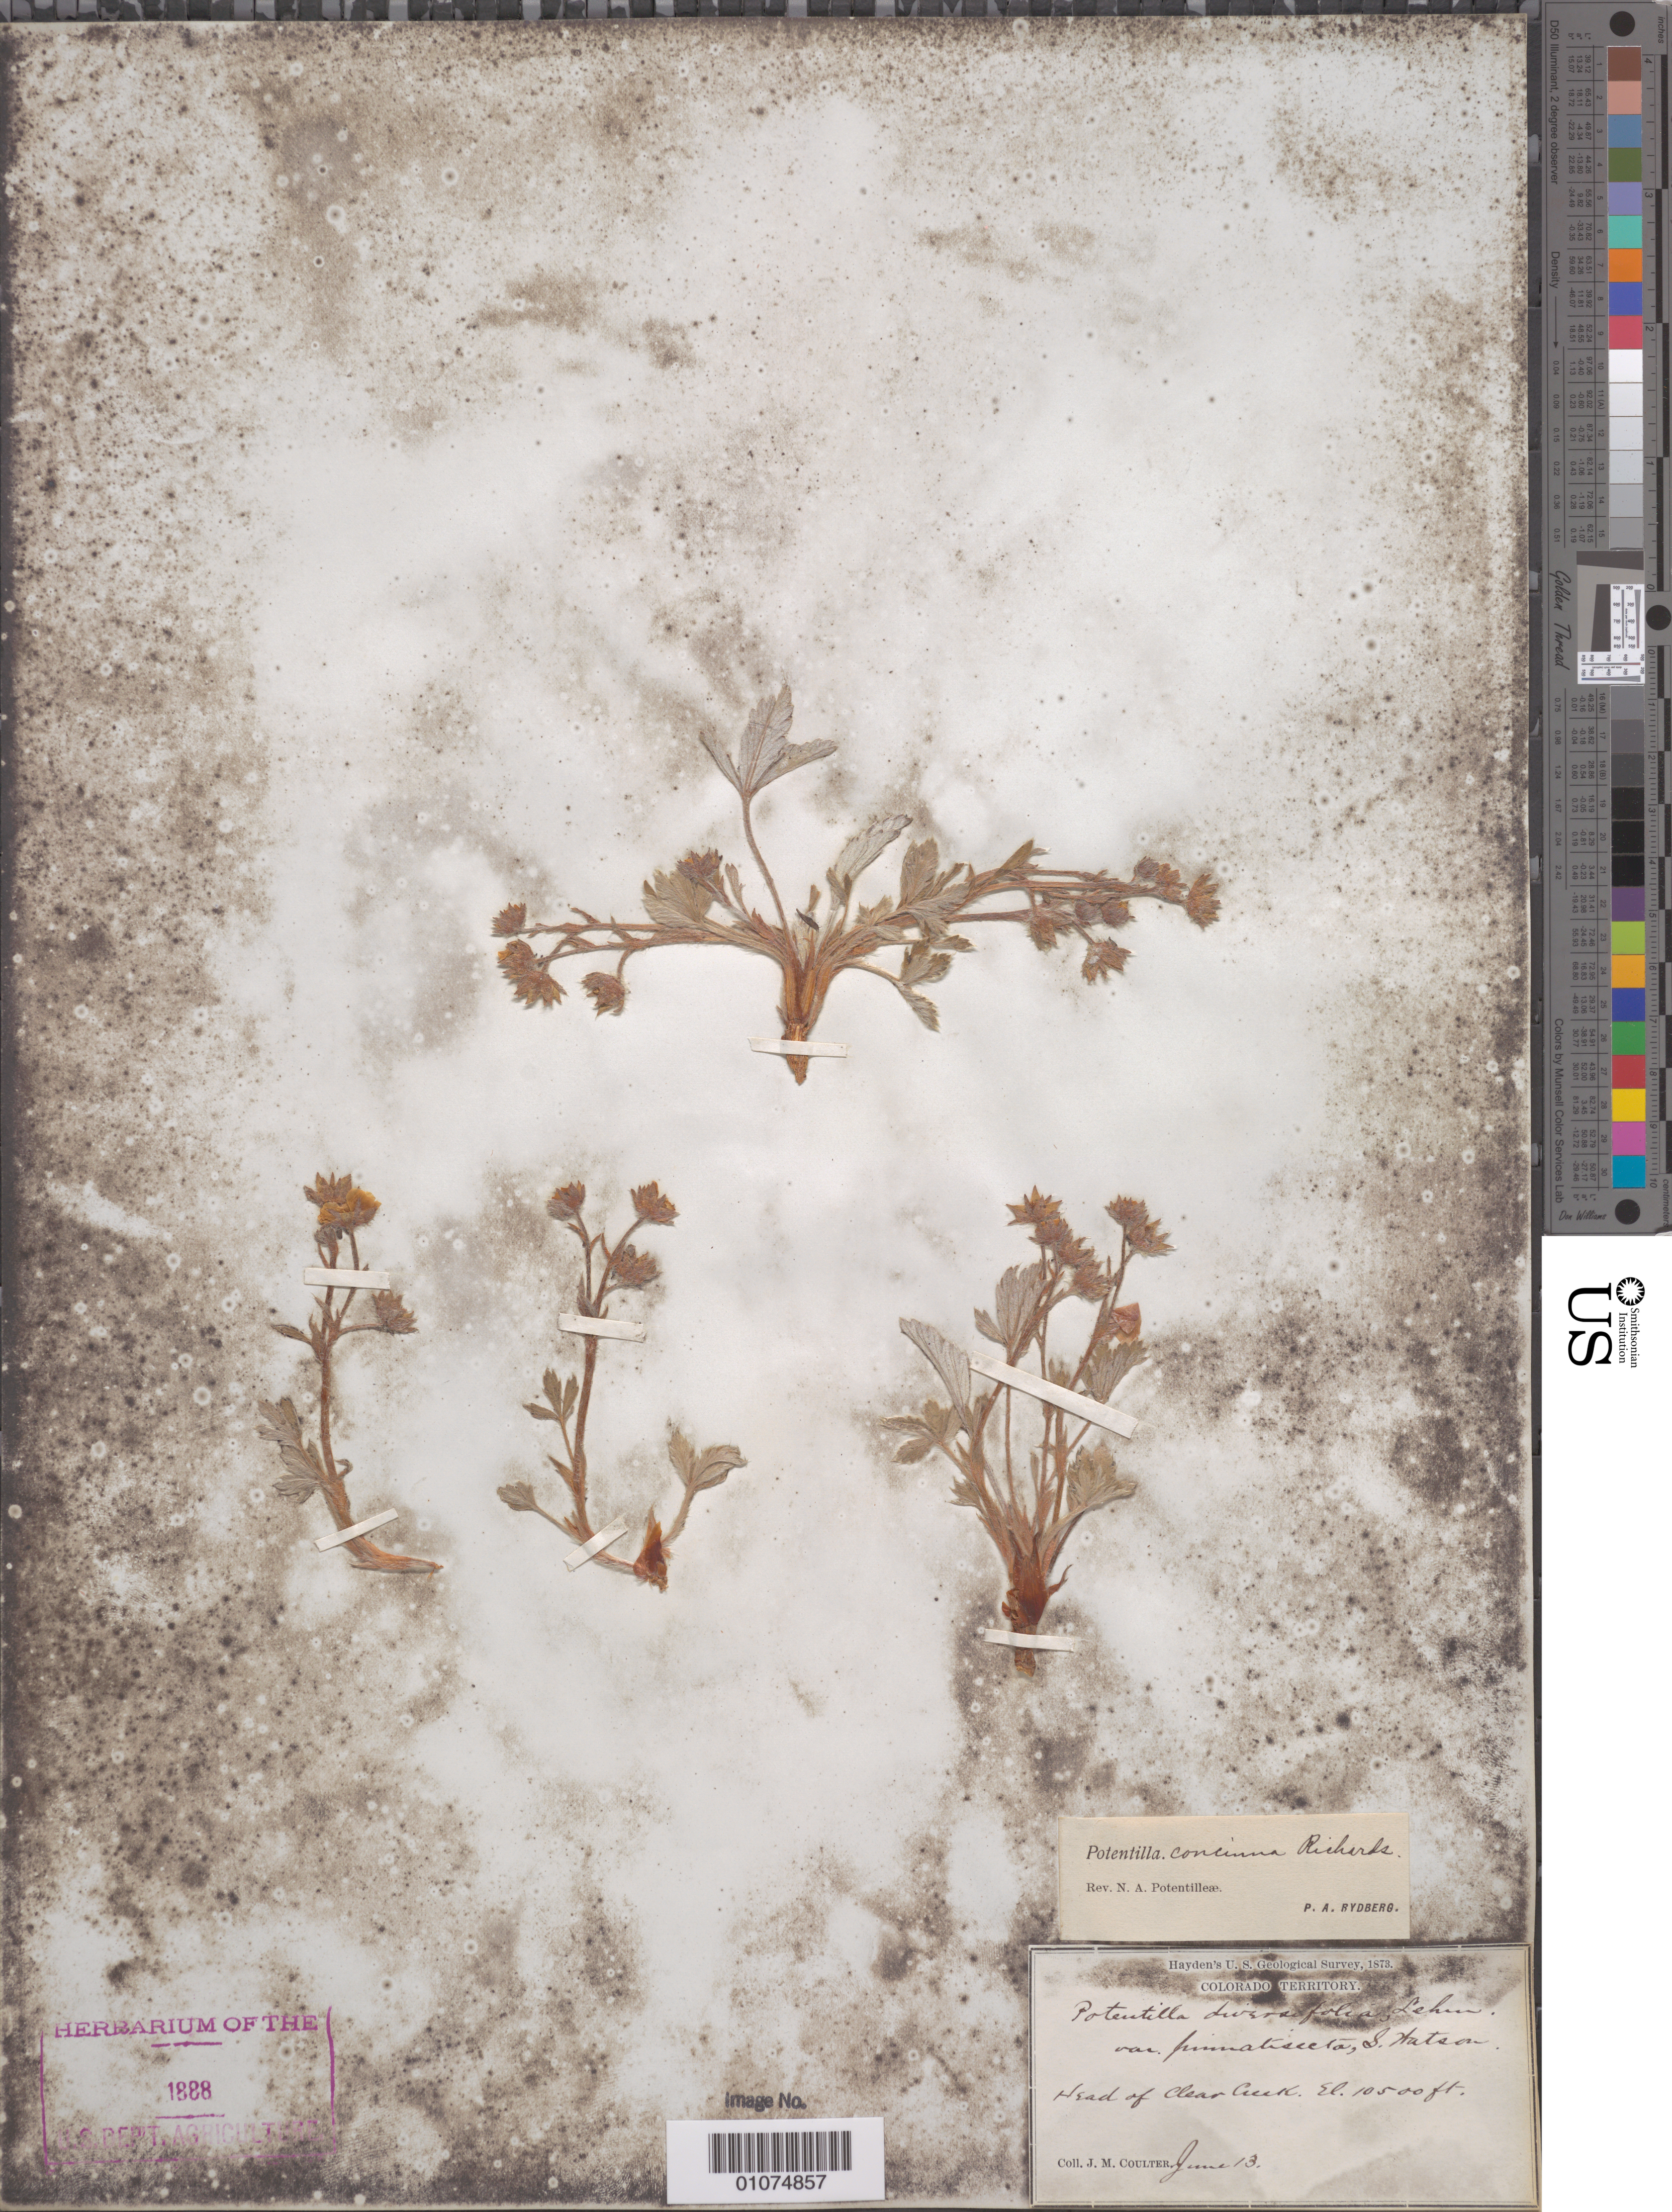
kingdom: Plantae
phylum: Tracheophyta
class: Magnoliopsida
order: Rosales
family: Rosaceae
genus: Potentilla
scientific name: Potentilla concinna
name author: Richardson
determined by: Rydberg, P. A.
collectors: J. M. Coulter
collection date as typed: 13 Jun 1873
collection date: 1873-06-13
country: United States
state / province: Colorado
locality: Head of Clear Creek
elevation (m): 3200